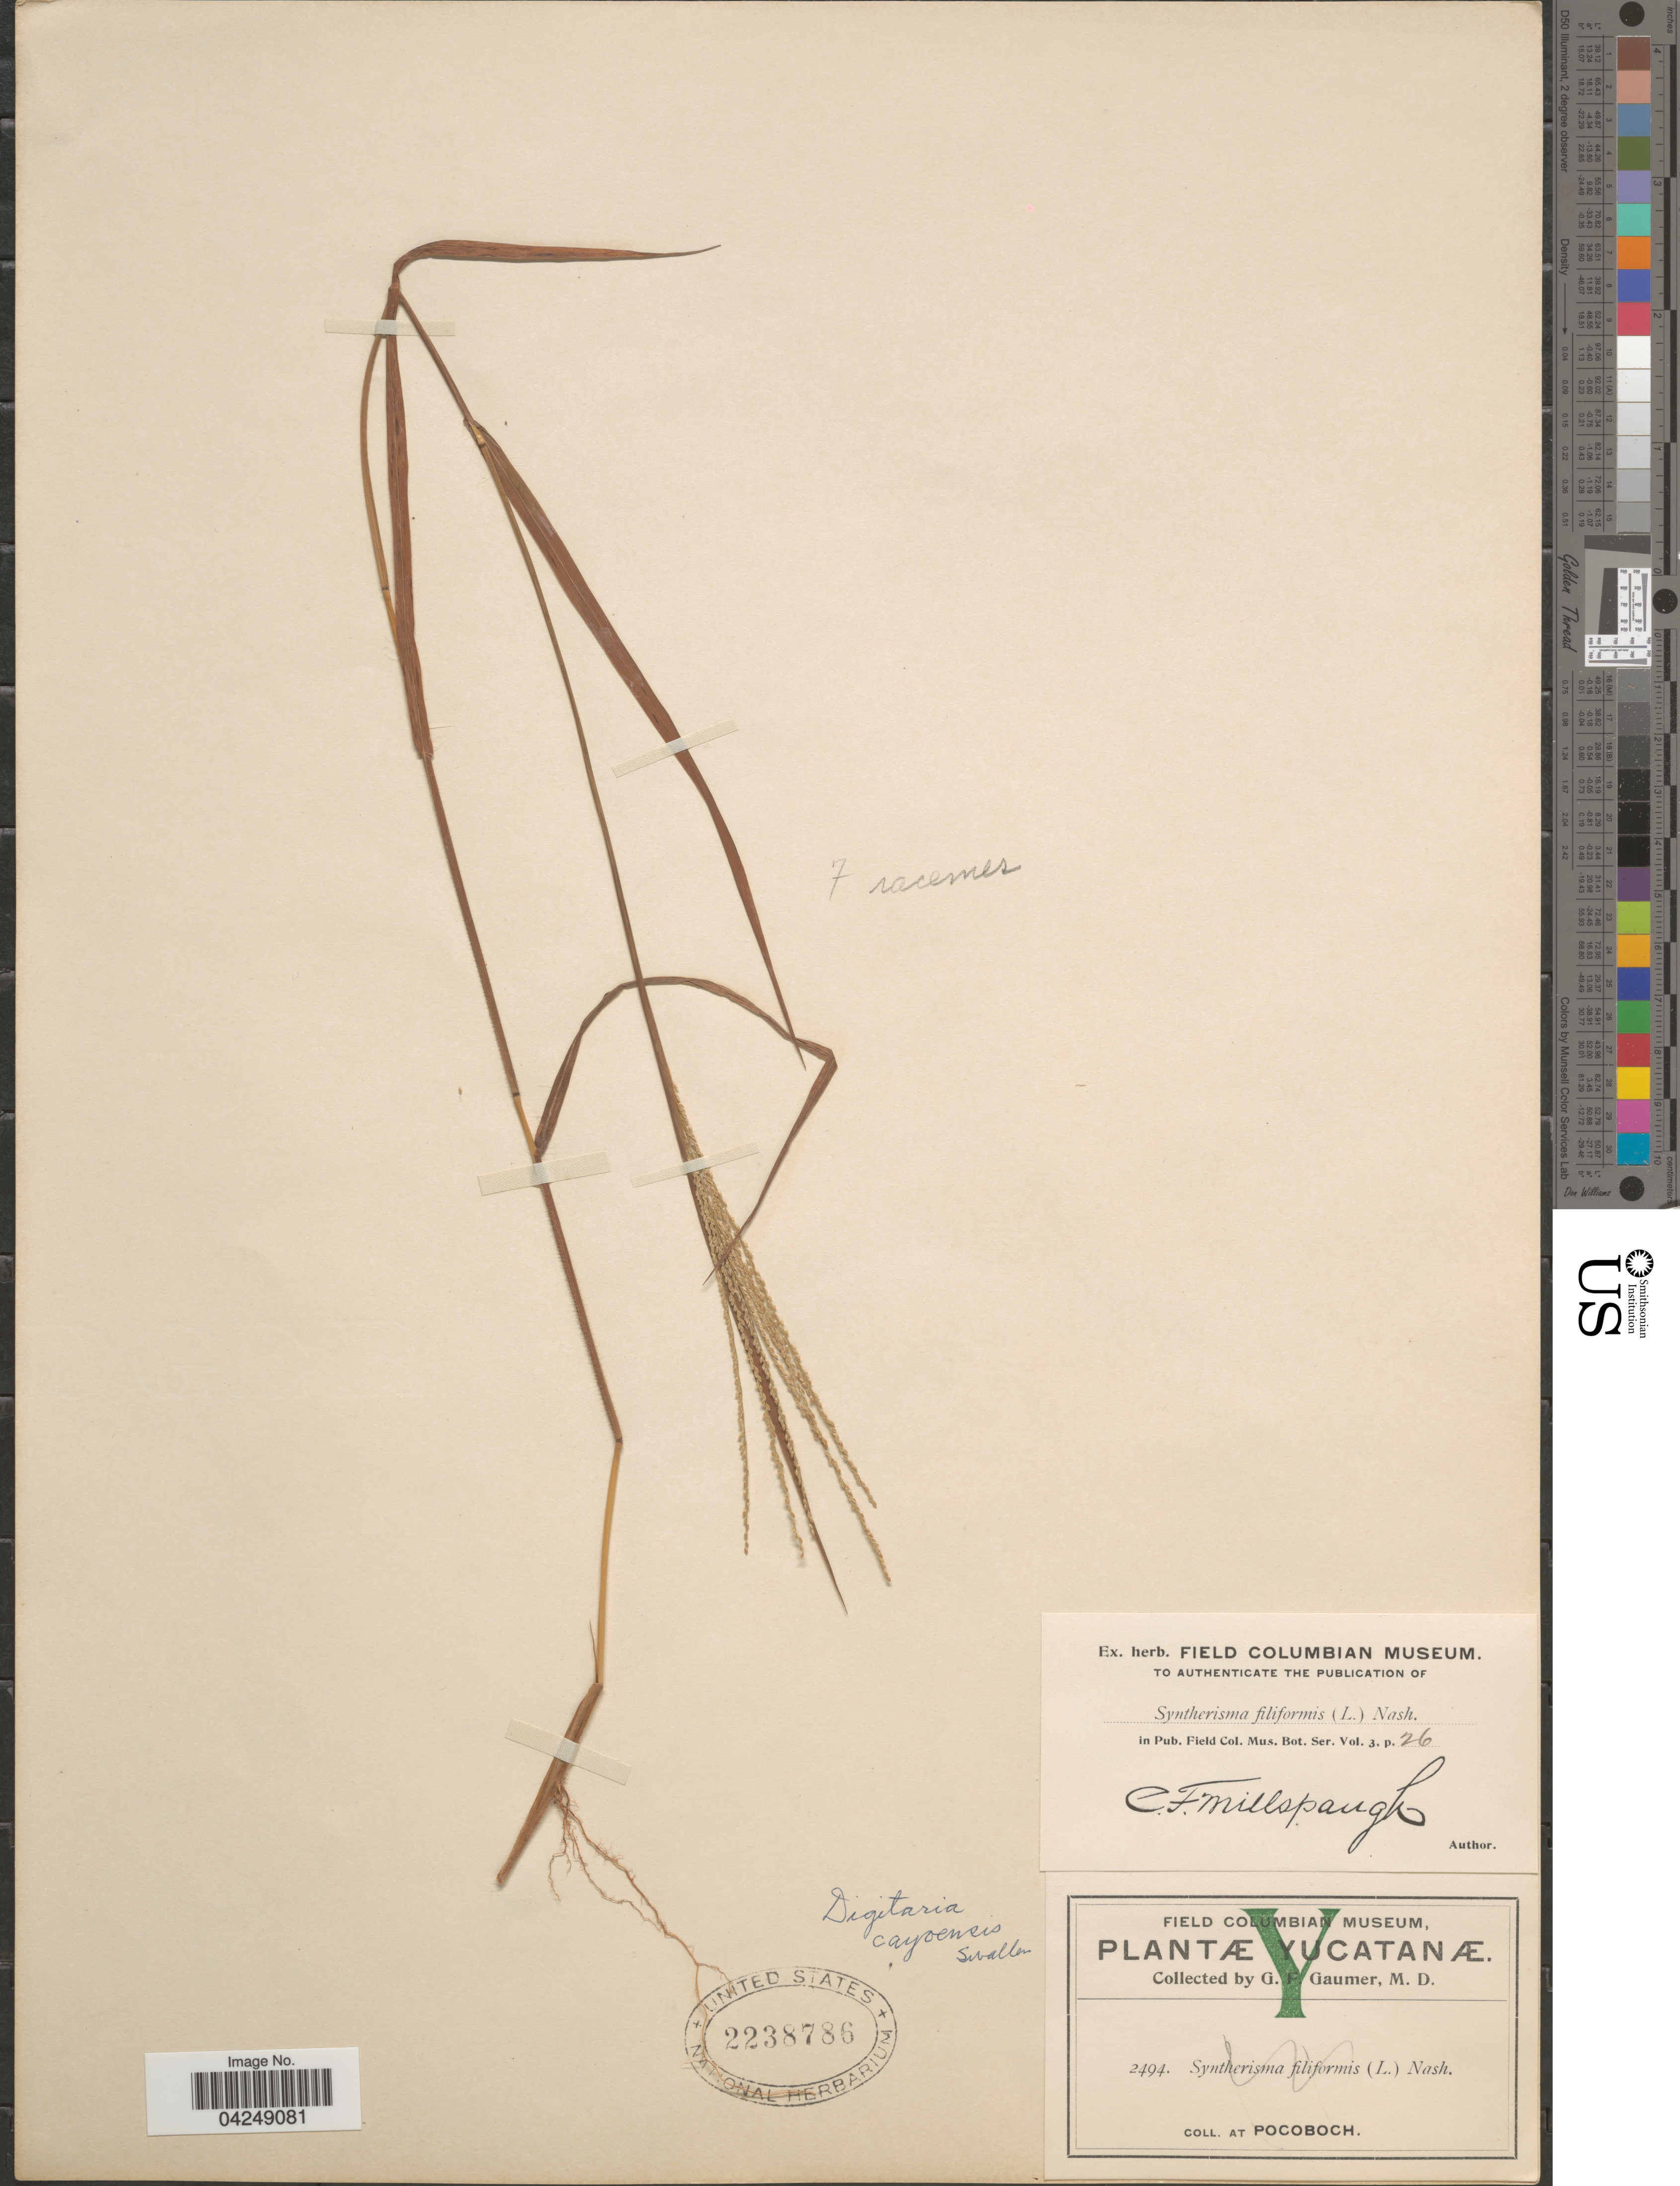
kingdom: Plantae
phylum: Tracheophyta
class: Liliopsida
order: Poales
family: Poaceae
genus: Digitaria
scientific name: Digitaria cayoensis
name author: Swallen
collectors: G. F. Gaumer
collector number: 2494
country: Mexico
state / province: Yucatán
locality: At Pocoboch.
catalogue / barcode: US 2238786